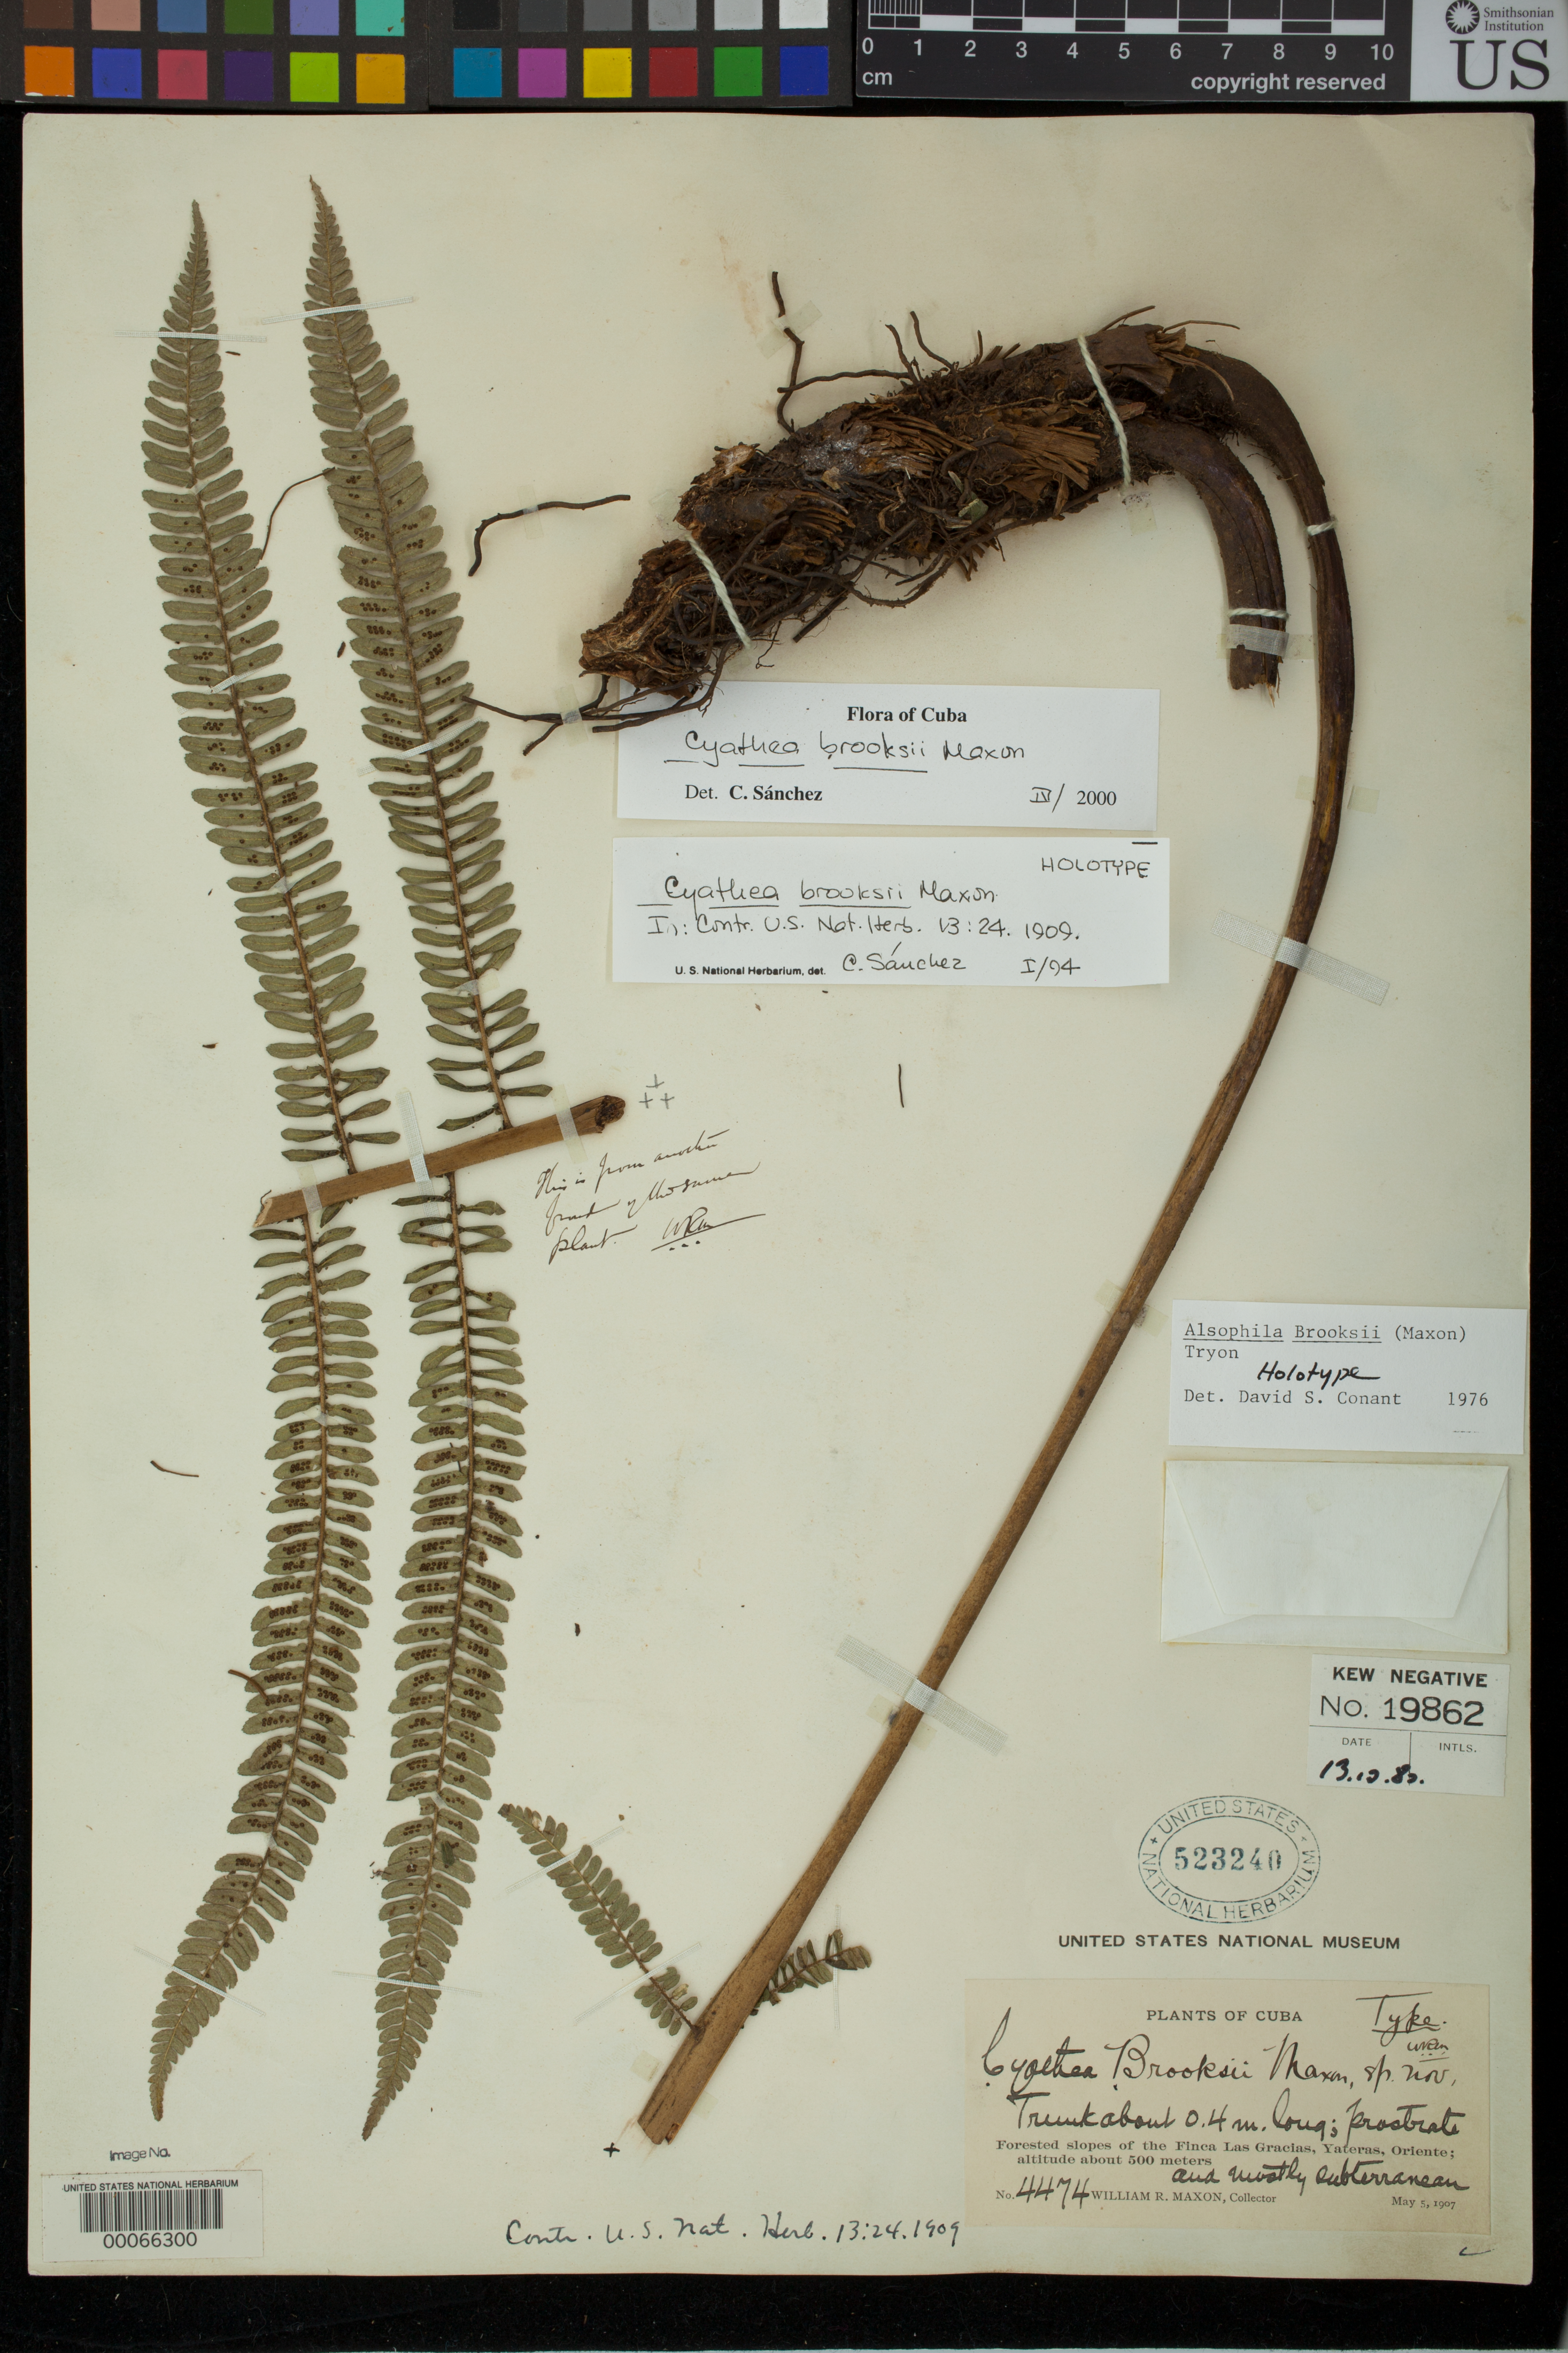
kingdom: Plantae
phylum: Tracheophyta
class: Polypodiopsida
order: Cyatheales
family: Cyatheaceae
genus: Cyathea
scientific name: Cyathea brooksii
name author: Maxon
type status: Holotype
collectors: W. R. Maxon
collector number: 4474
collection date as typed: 05 May 1907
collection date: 1907-05-05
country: Cuba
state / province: Oriente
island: Greater Antilles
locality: Forested slopes of Finca Las Gracias, Yateras.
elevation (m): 500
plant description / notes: Holotype mounted on 3 sheets, USNH 523240-523242, as cited in protologue.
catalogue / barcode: US 523240